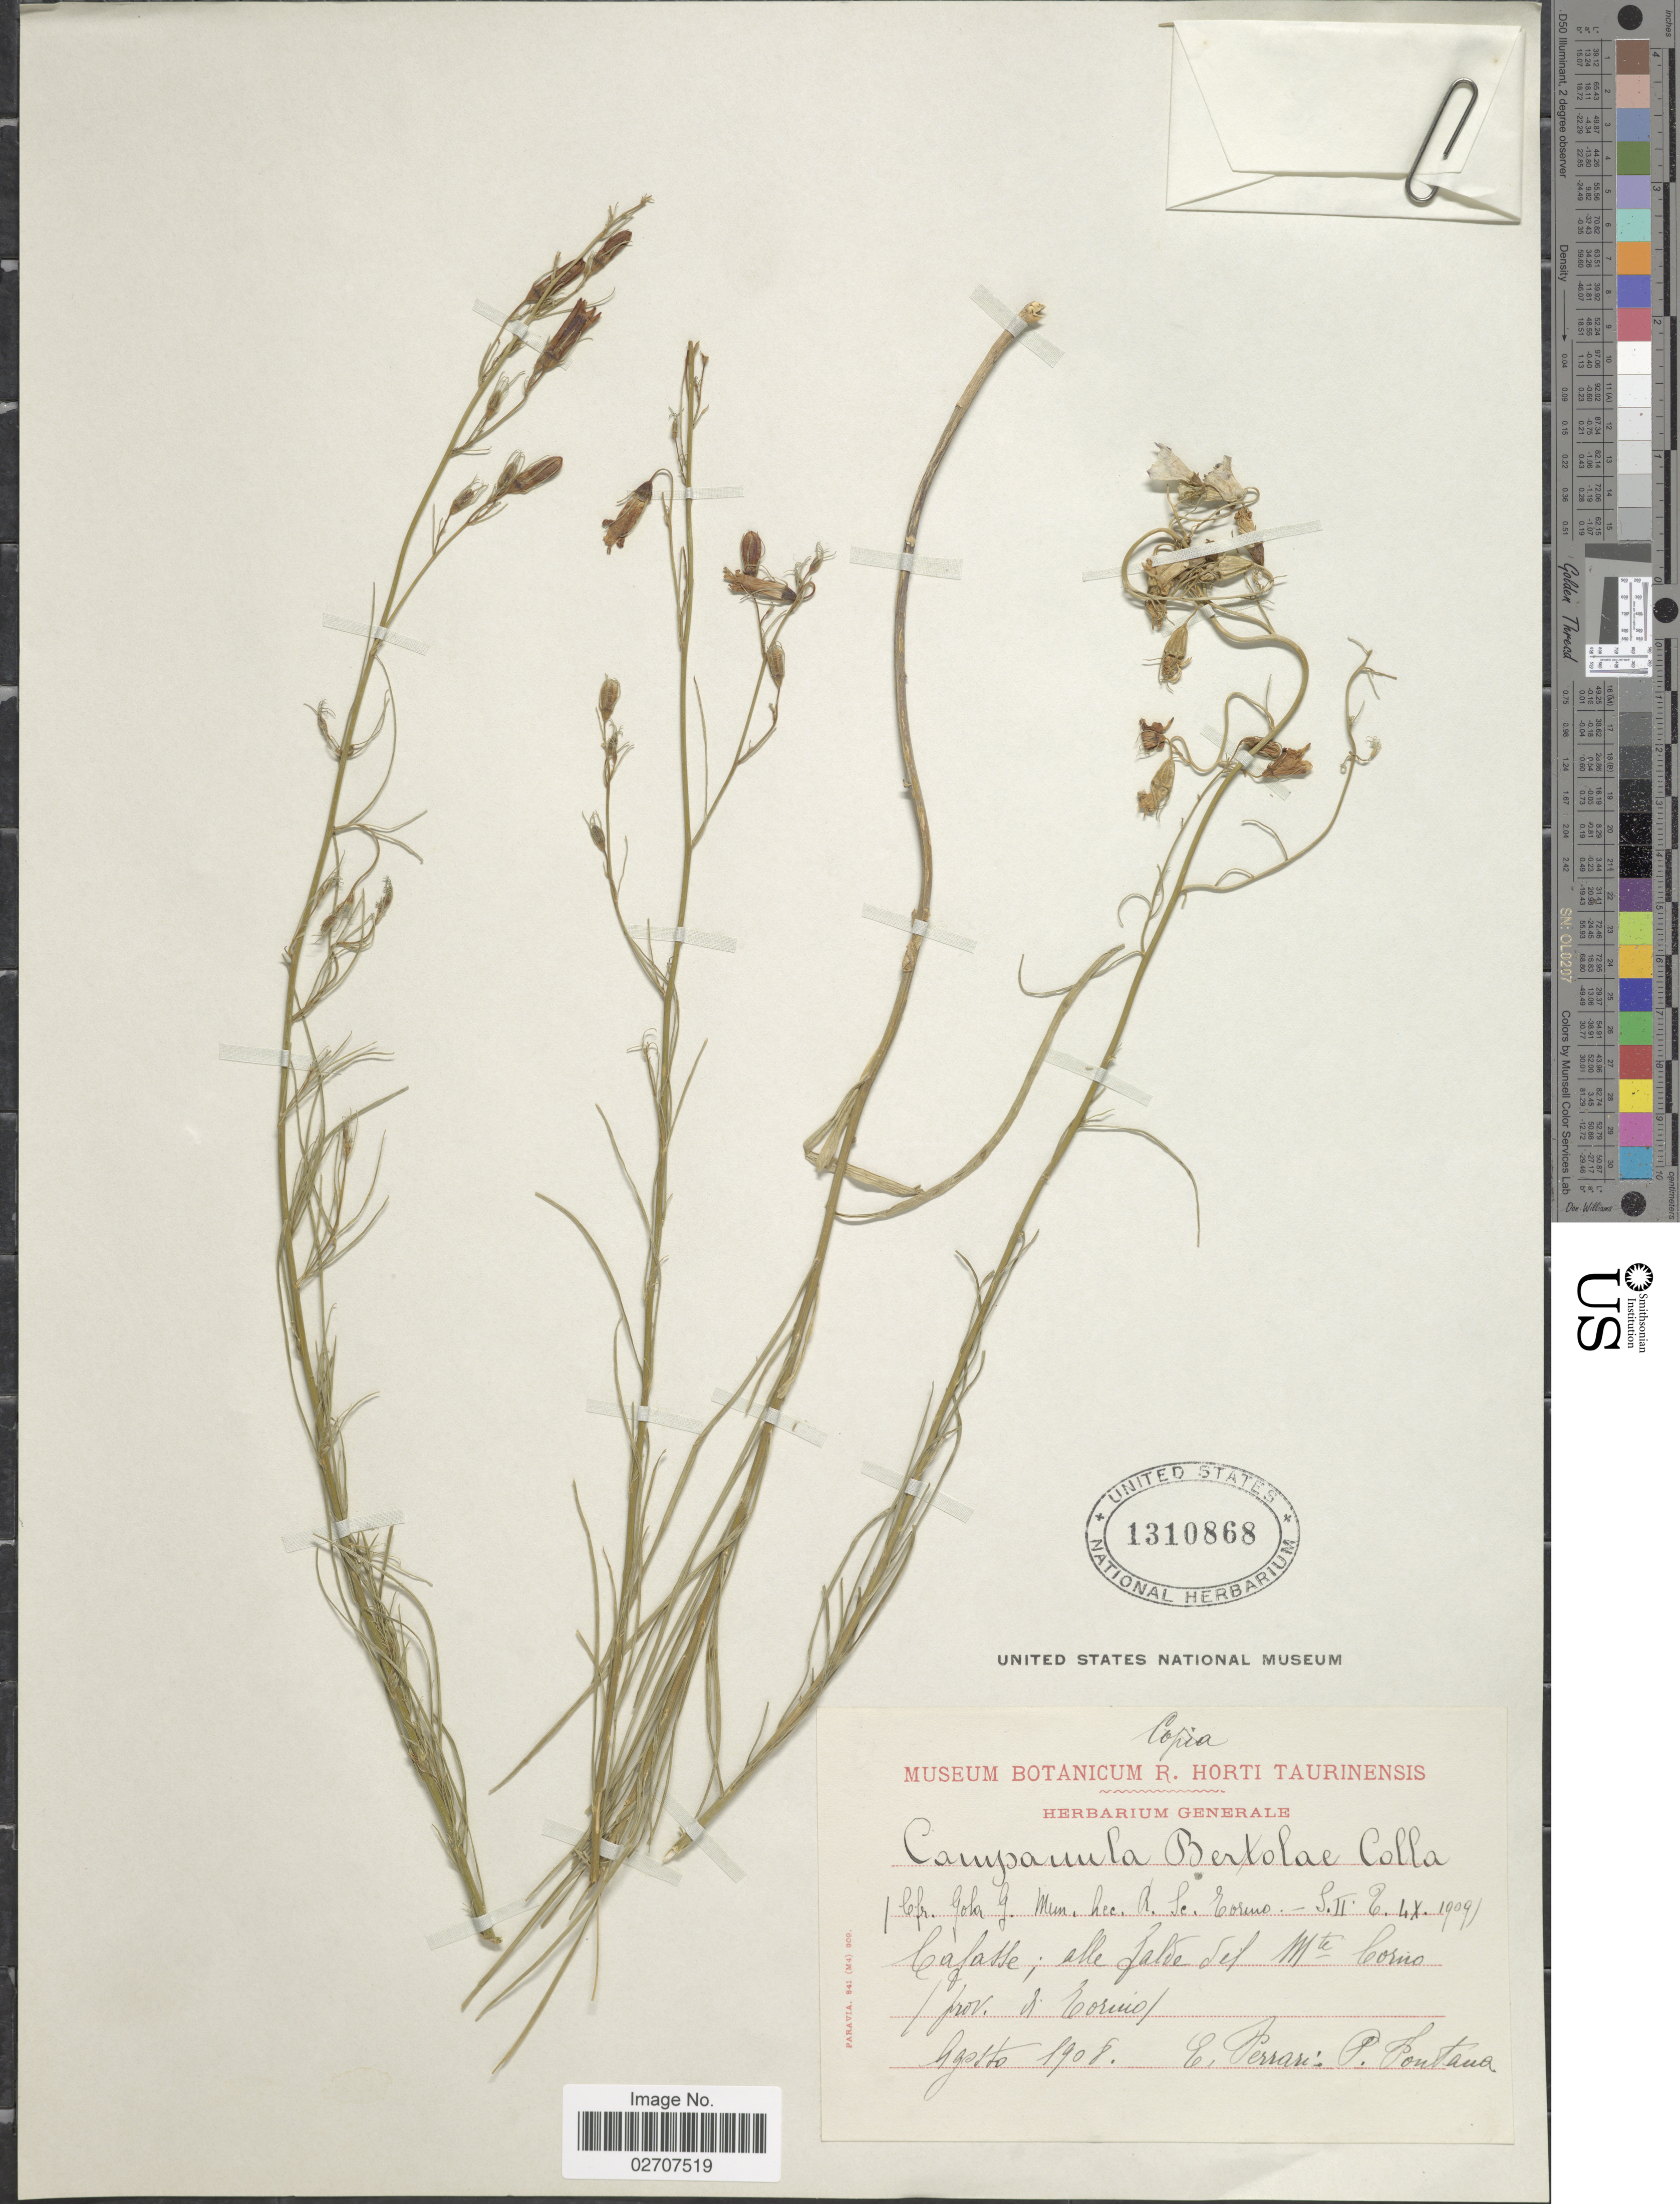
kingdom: Plantae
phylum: Tracheophyta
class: Magnoliopsida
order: Asterales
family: Campanulaceae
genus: Campanula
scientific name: Campanula bertolae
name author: Colla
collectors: E. Ferrari & P. Fontana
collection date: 1908-08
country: Italy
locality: Cafasse; alle falde def Mte Corno (prov. di Corino)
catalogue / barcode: US 1310868